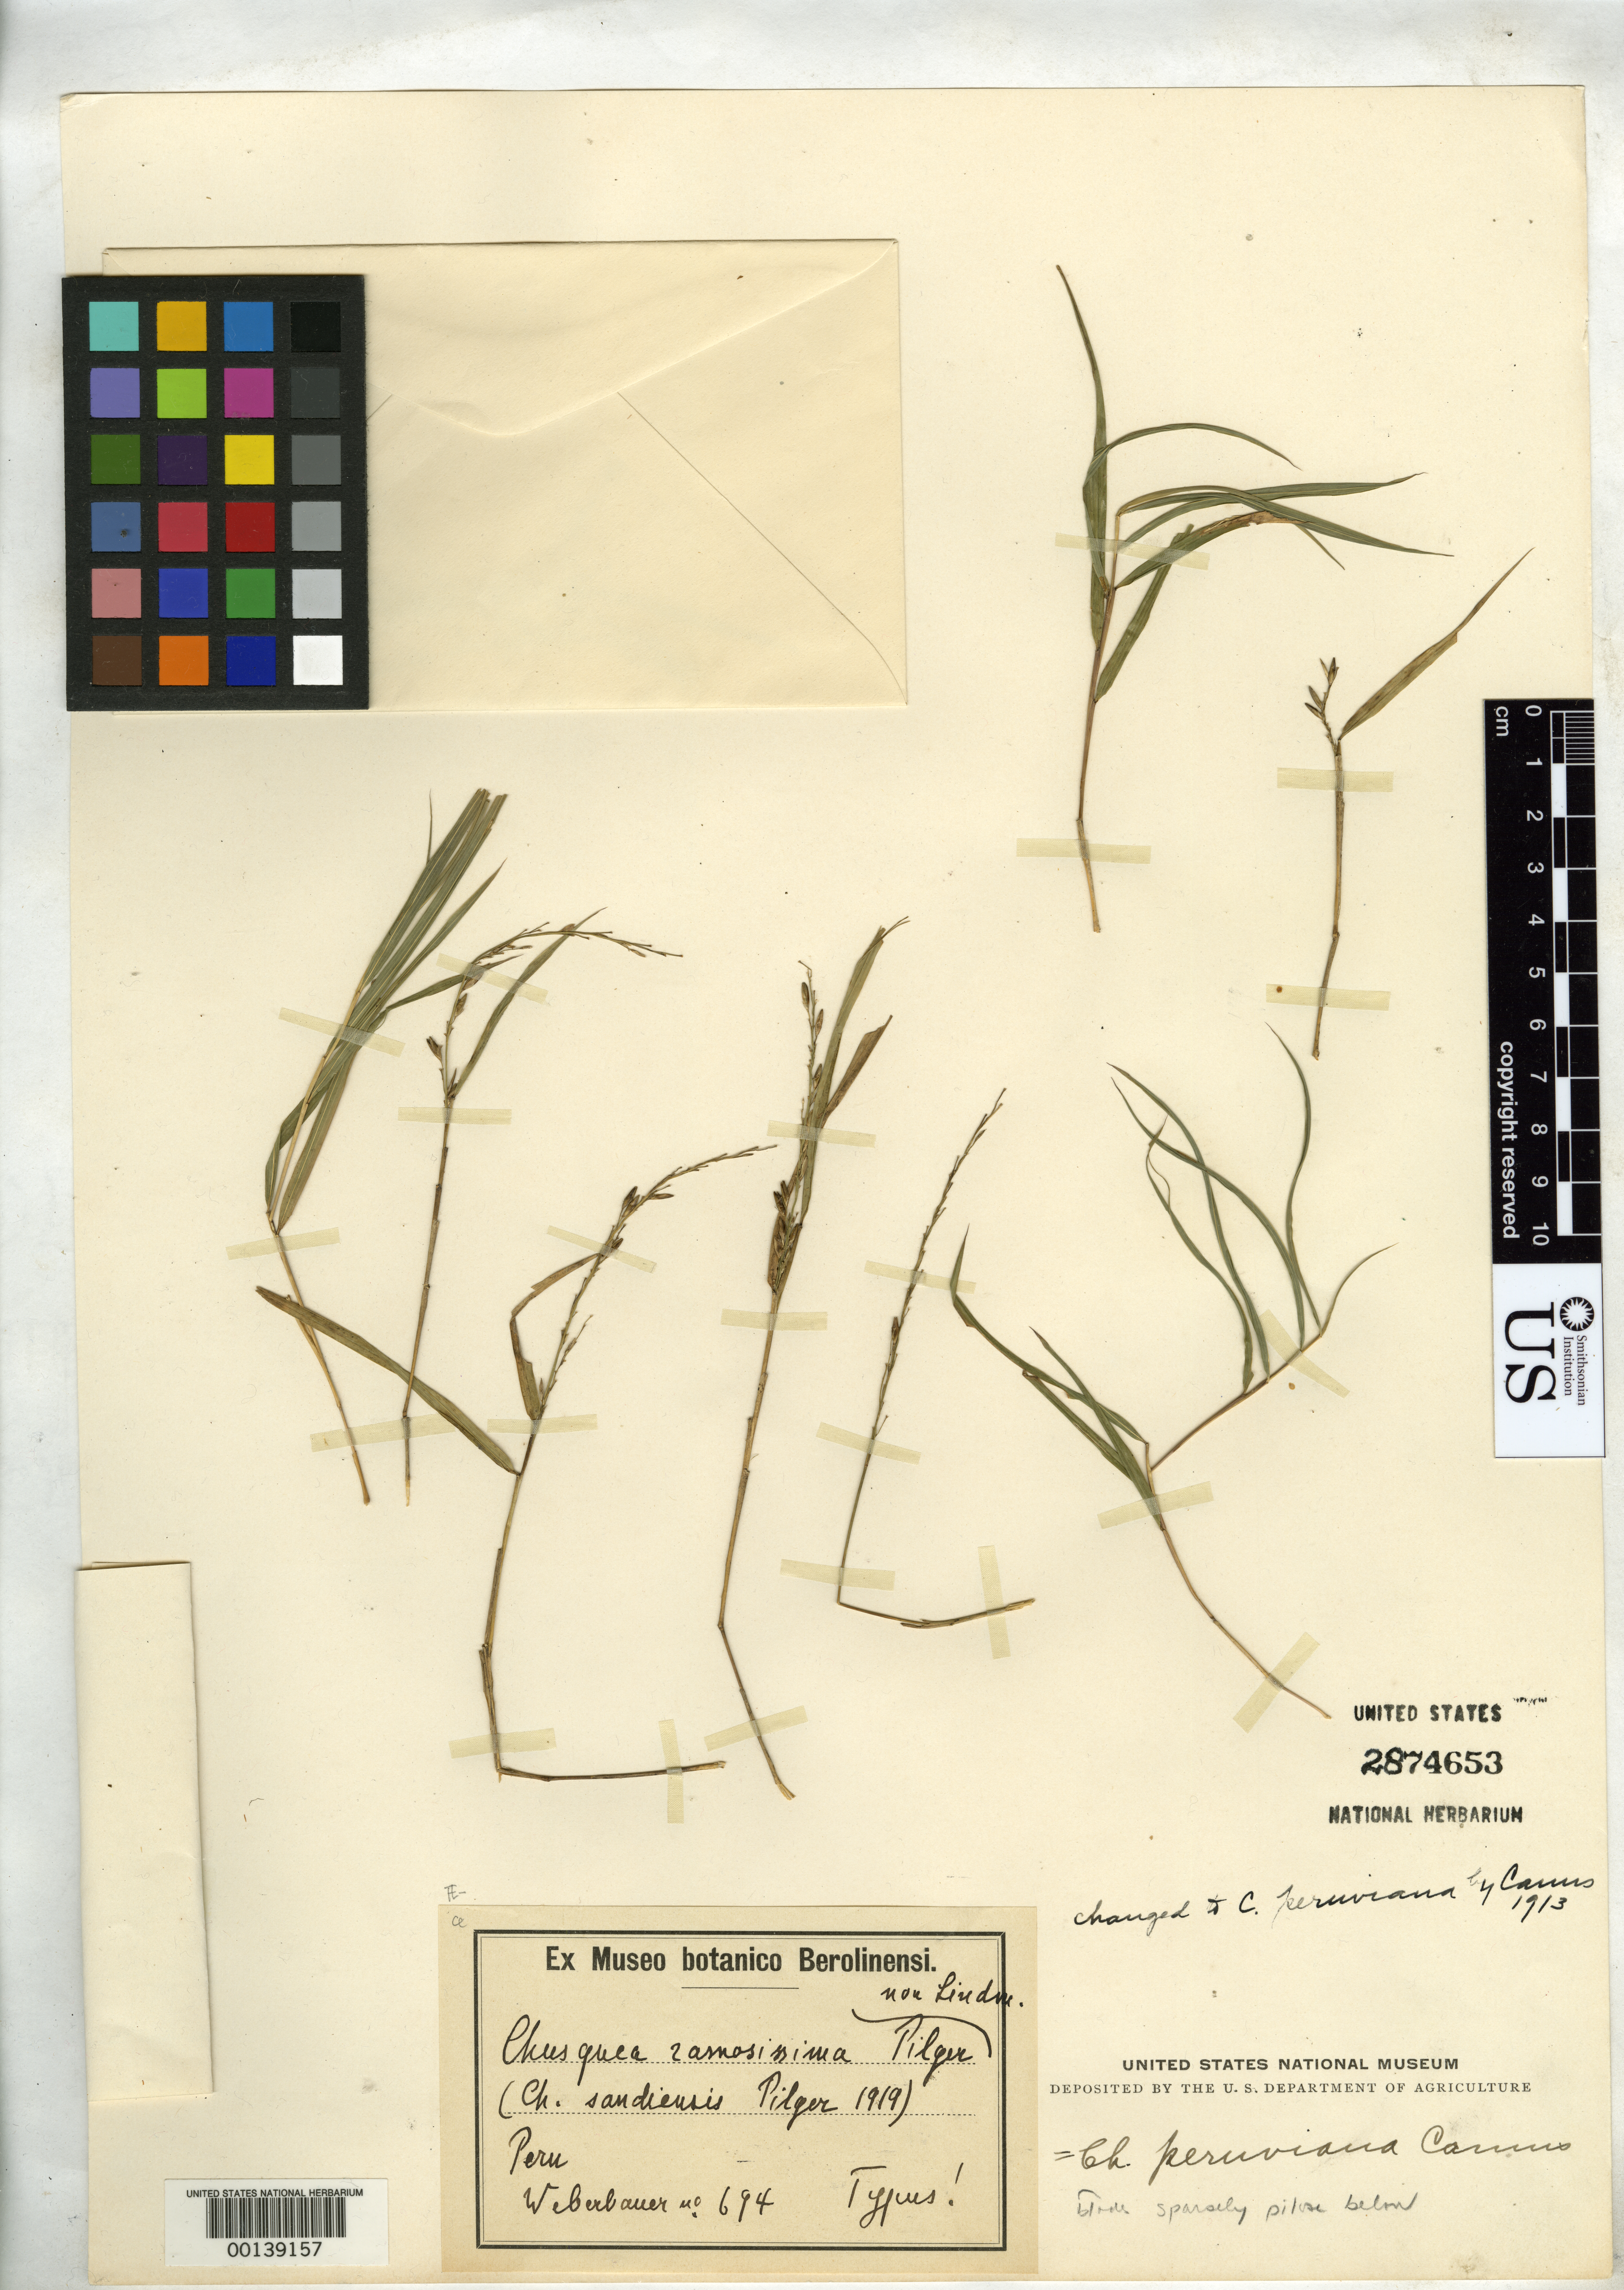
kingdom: Plantae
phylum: Tracheophyta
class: Liliopsida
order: Poales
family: Poaceae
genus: Chusquea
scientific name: Chusquea ramosissima Pilg. nom. illeg. hom.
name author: Pilg.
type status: Syntype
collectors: A. Weberbauer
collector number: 694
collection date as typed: Apr 1902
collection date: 1902-04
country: Peru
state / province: Puno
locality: Sandia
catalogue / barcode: US 2874653